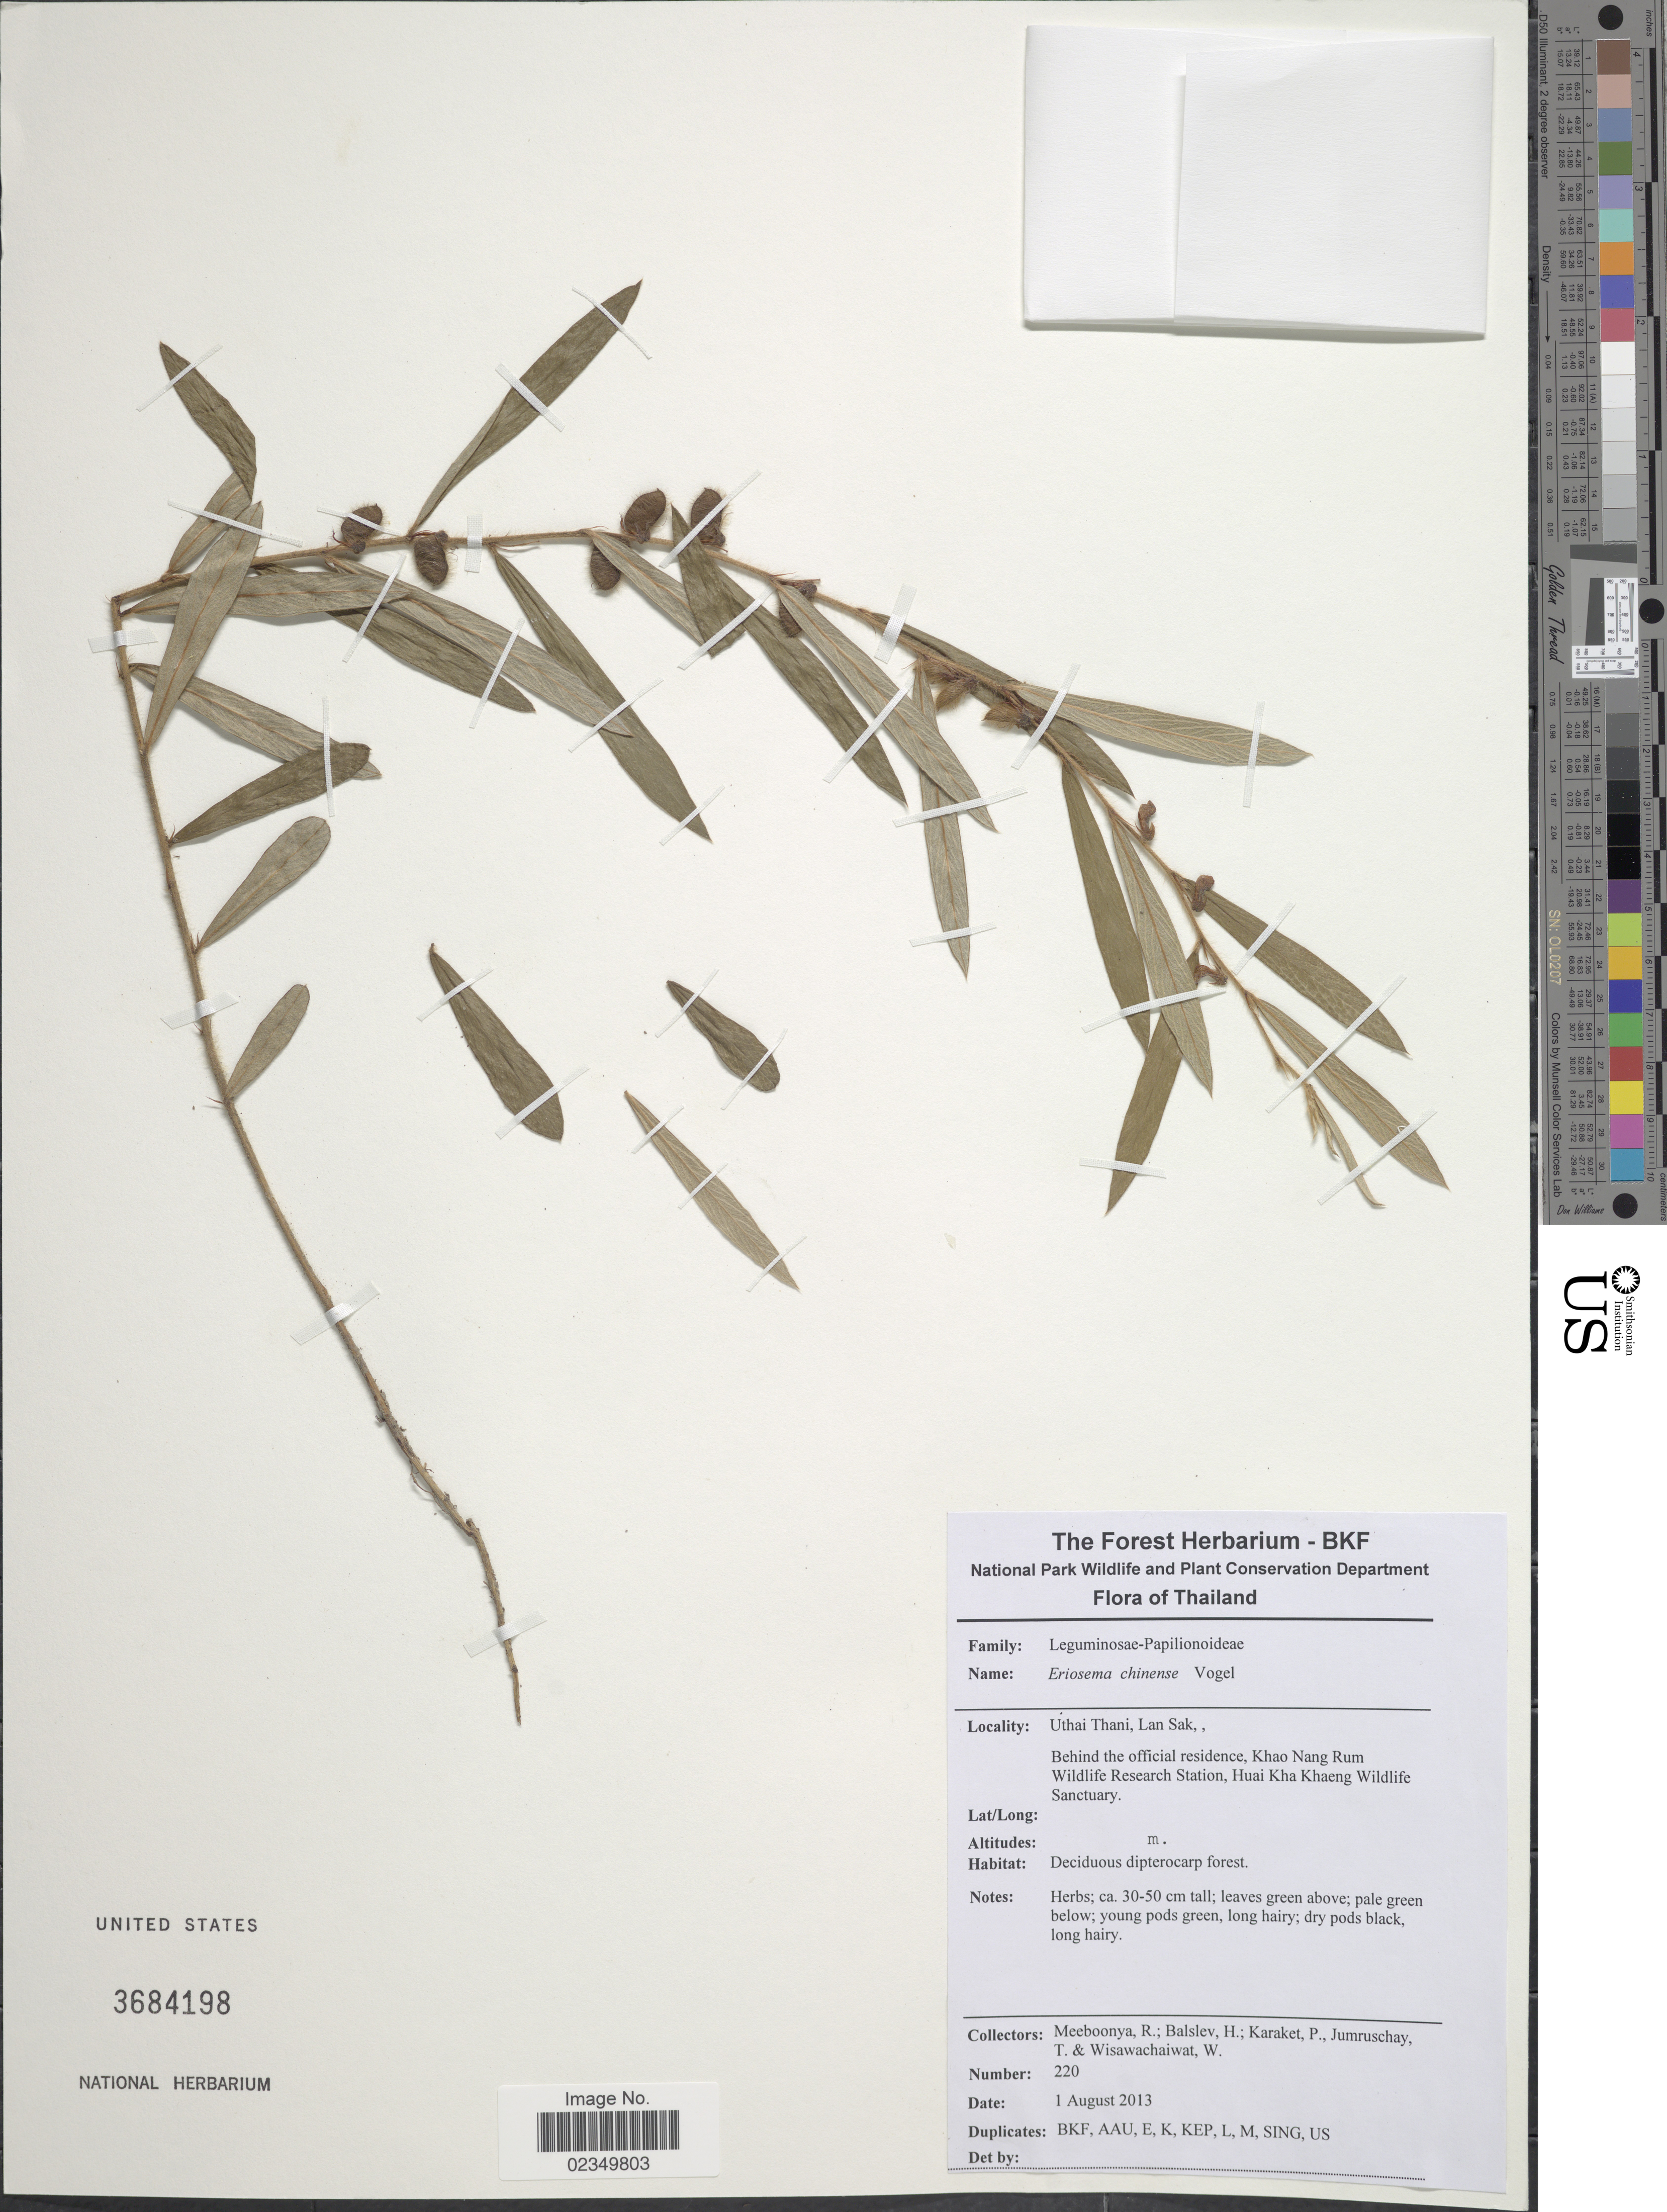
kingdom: Plantae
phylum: Tracheophyta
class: Magnoliopsida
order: Fabales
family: Fabaceae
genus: Eriosema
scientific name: Eriosema chinense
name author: Vogel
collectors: R. Meeboonya, H. Balslev, P. Karaket, T. Jumruschay & W. Wisawachaiwat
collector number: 220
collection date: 2013-08-01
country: Thailand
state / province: Uthai Thani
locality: Lan Sak, Behin the official residence, Khao Nang Rum Wildelifde Research Station, Huai Kha Khaeng Wildlife Sanctuary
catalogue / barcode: US 3684198